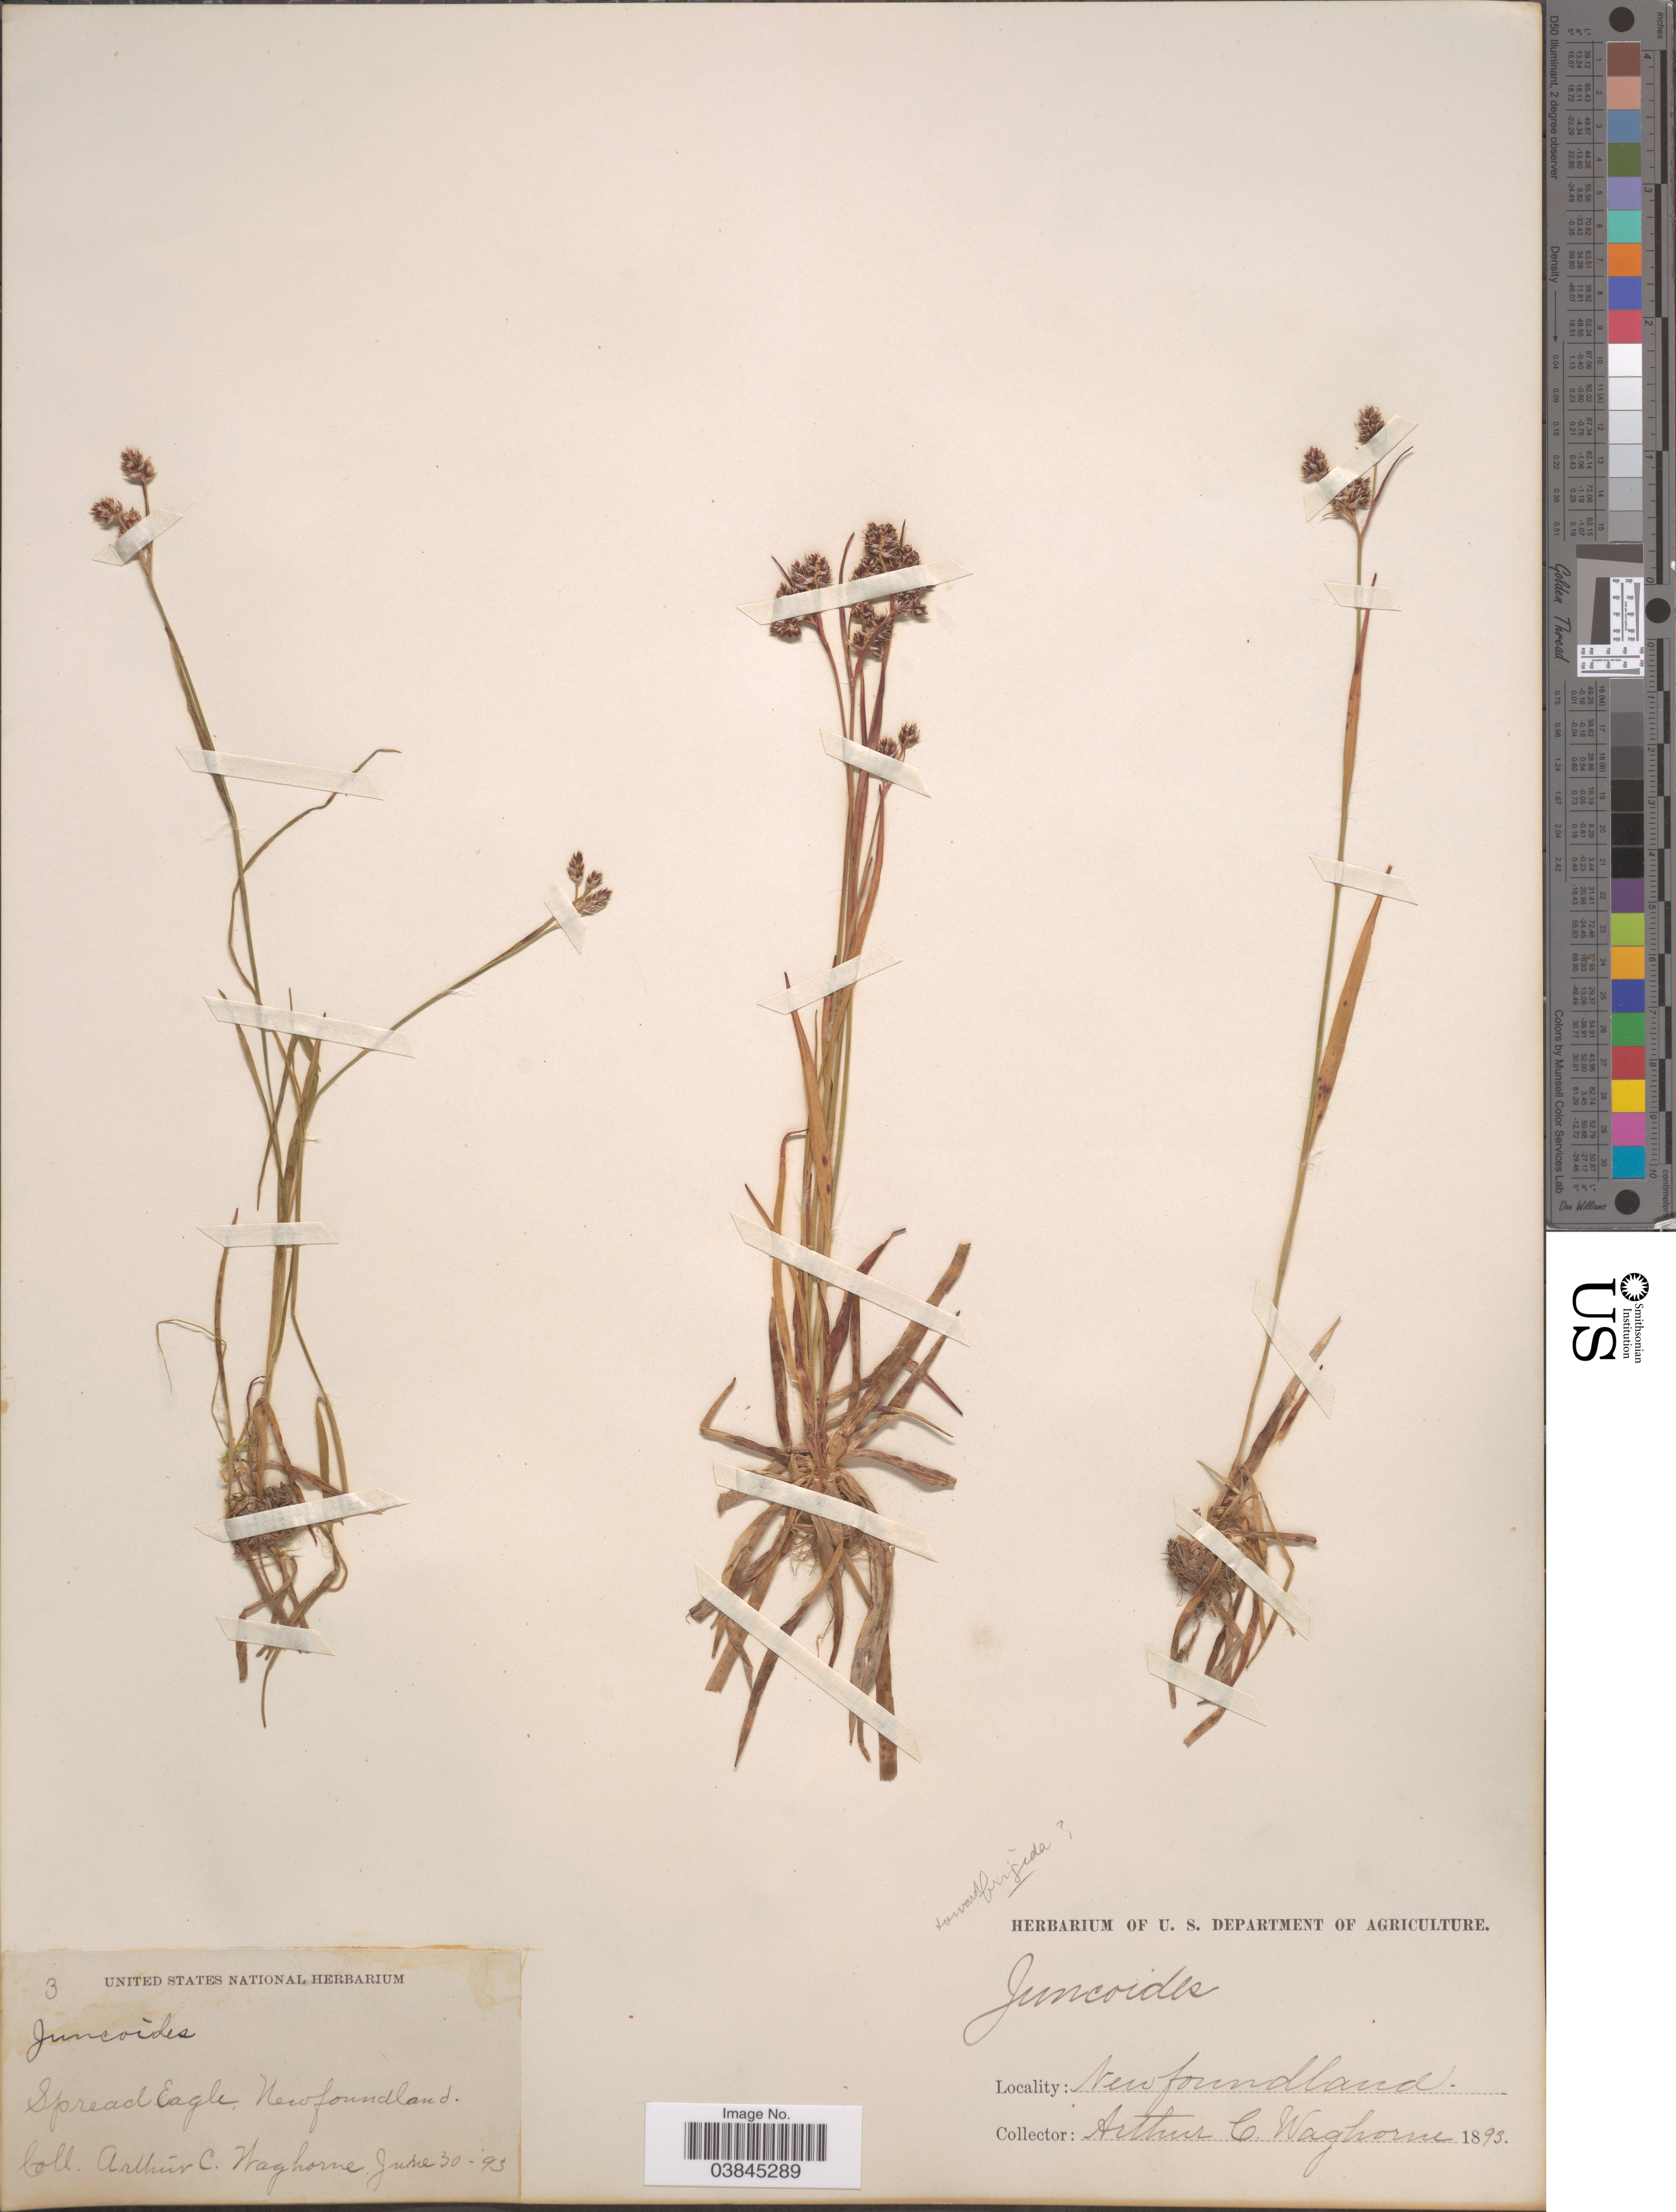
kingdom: Plantae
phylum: Tracheophyta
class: Liliopsida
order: Poales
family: Juncaceae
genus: Luzula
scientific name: Luzula campestris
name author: (L.) DC.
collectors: A. Waghorne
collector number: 3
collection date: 1893-06-30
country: Canada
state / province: Newfoundland and Labrador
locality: Spread Eagle.